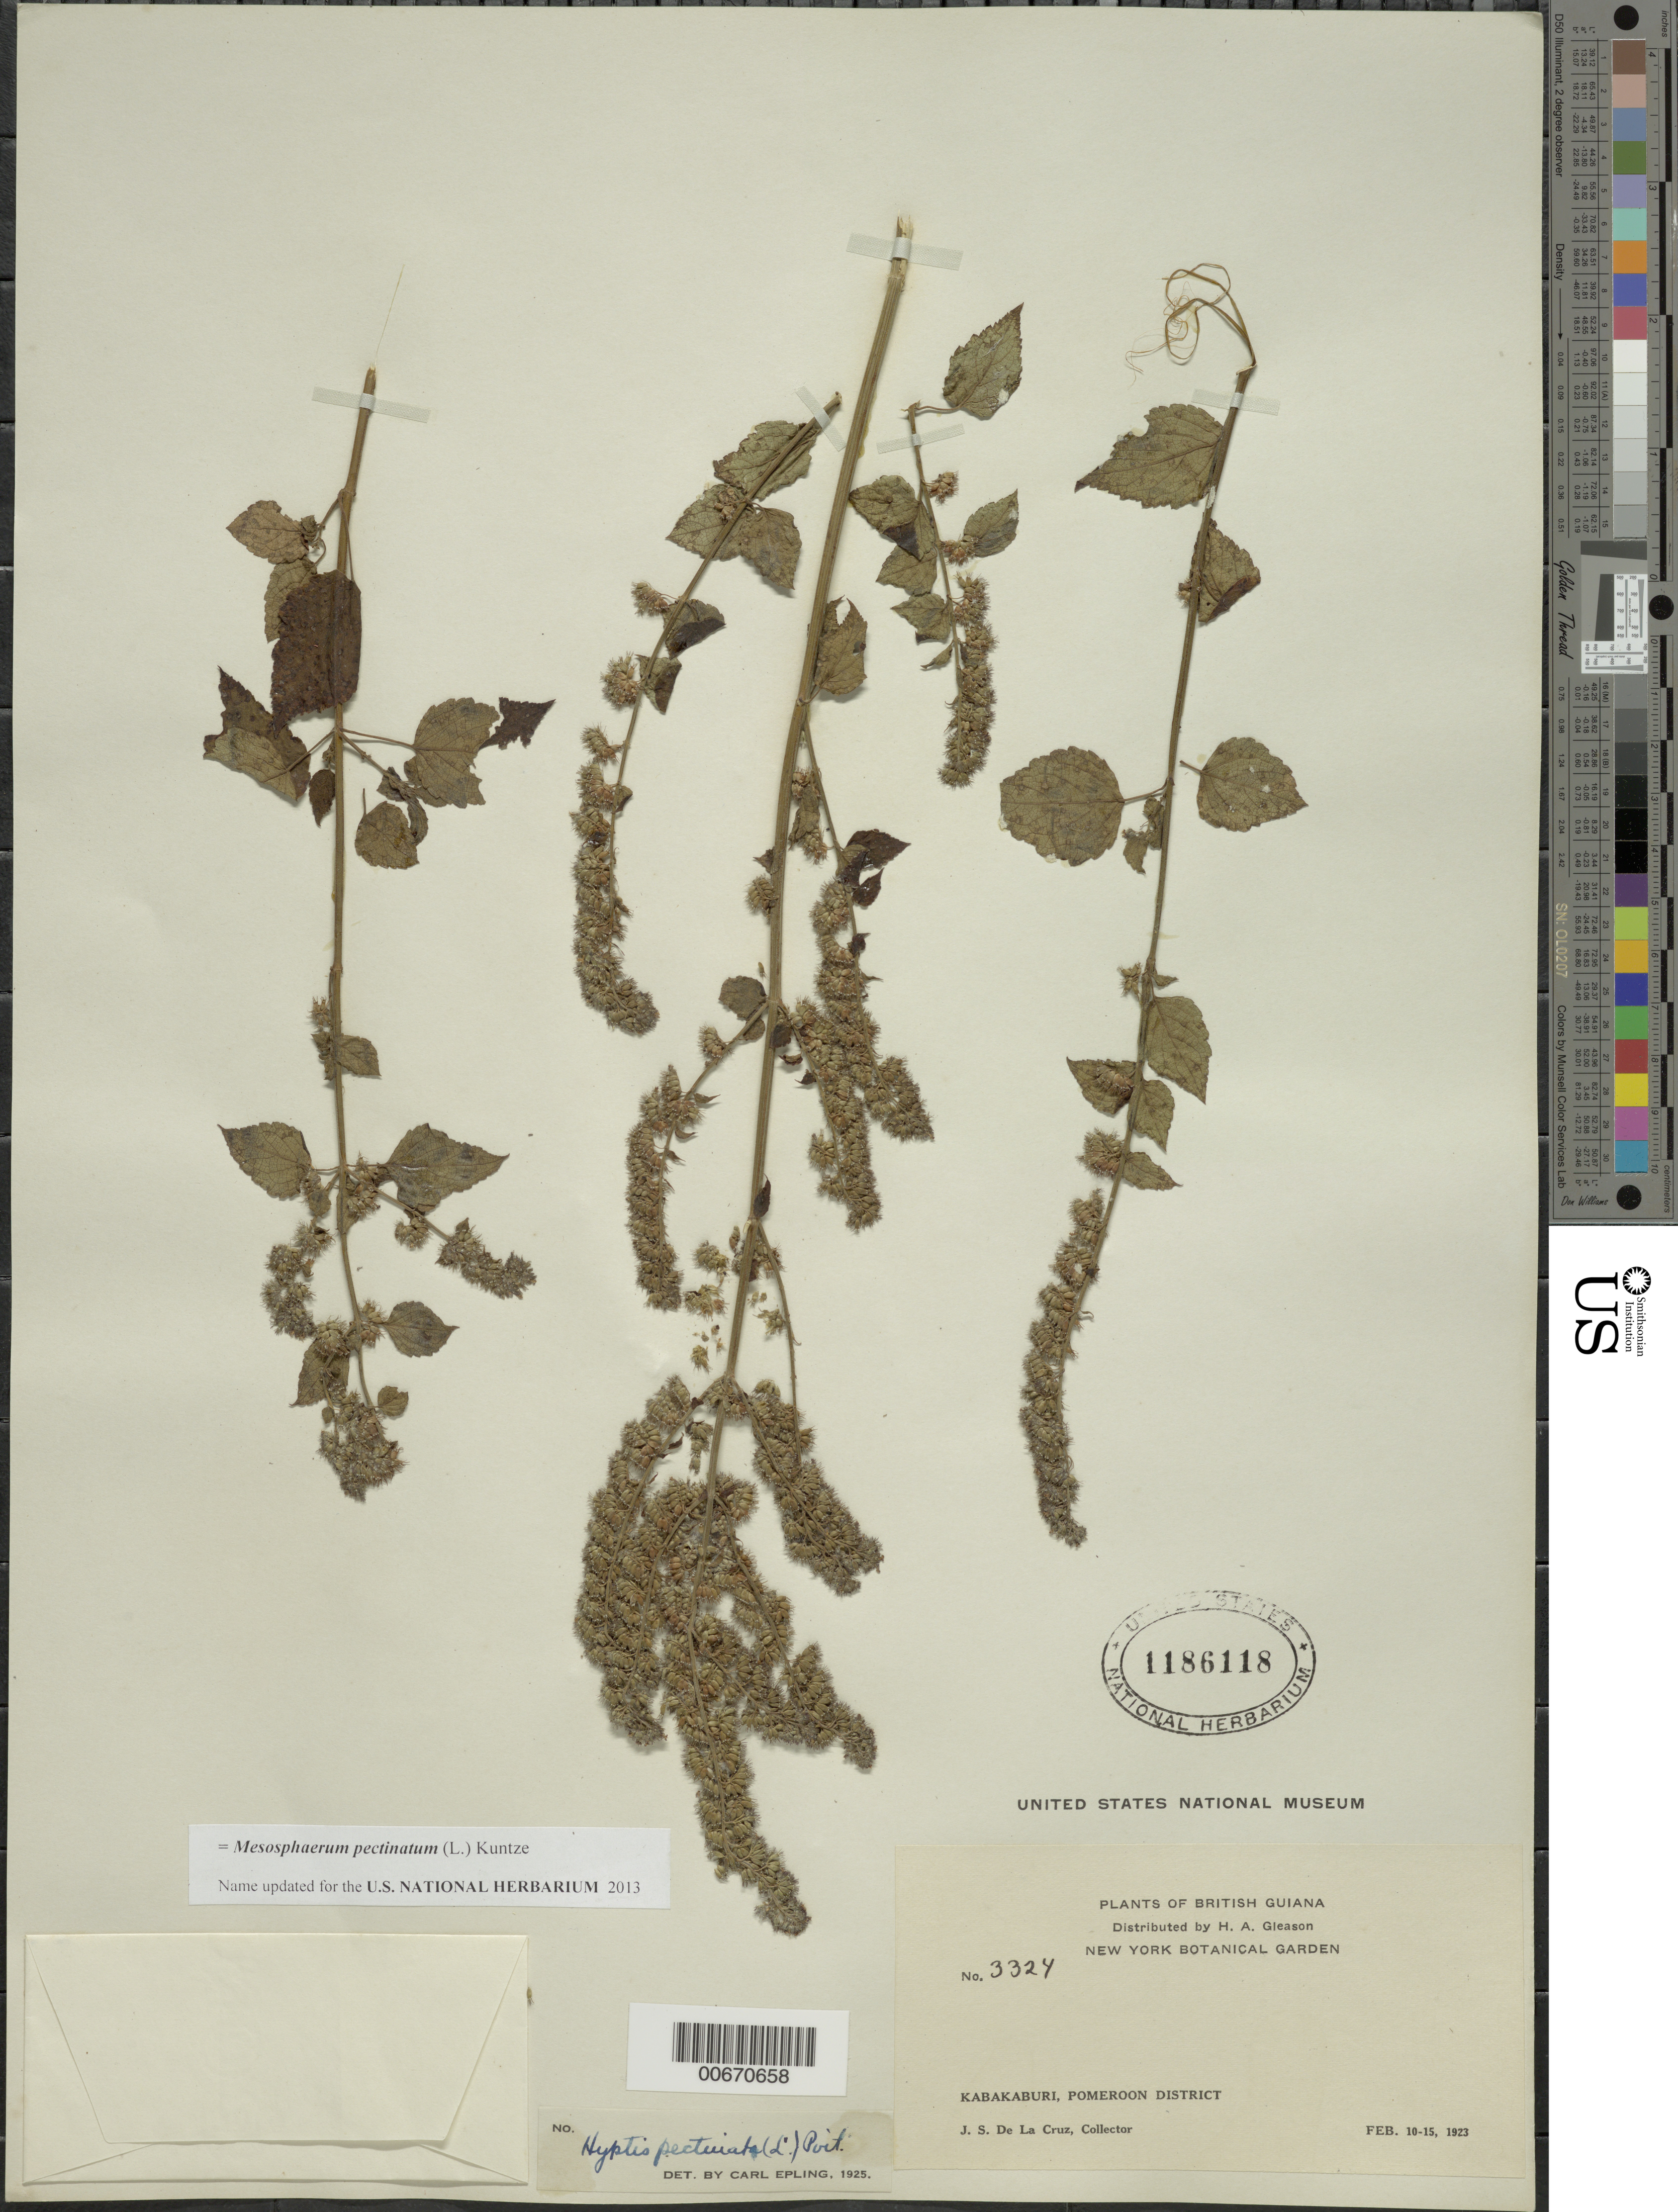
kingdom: Plantae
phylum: Tracheophyta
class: Magnoliopsida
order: Lamiales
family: Lamiaceae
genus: Hyptis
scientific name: Hyptis pectinata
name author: (L.) Poit.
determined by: Epling, C. C.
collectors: J. S. de la Cruz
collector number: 3324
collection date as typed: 10-Feb-23 to 15-Feb-23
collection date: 1923-02-10/1923-02-15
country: Guyana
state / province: Pomeroon-Supenaam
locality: Kabakaburi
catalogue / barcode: US 1186118